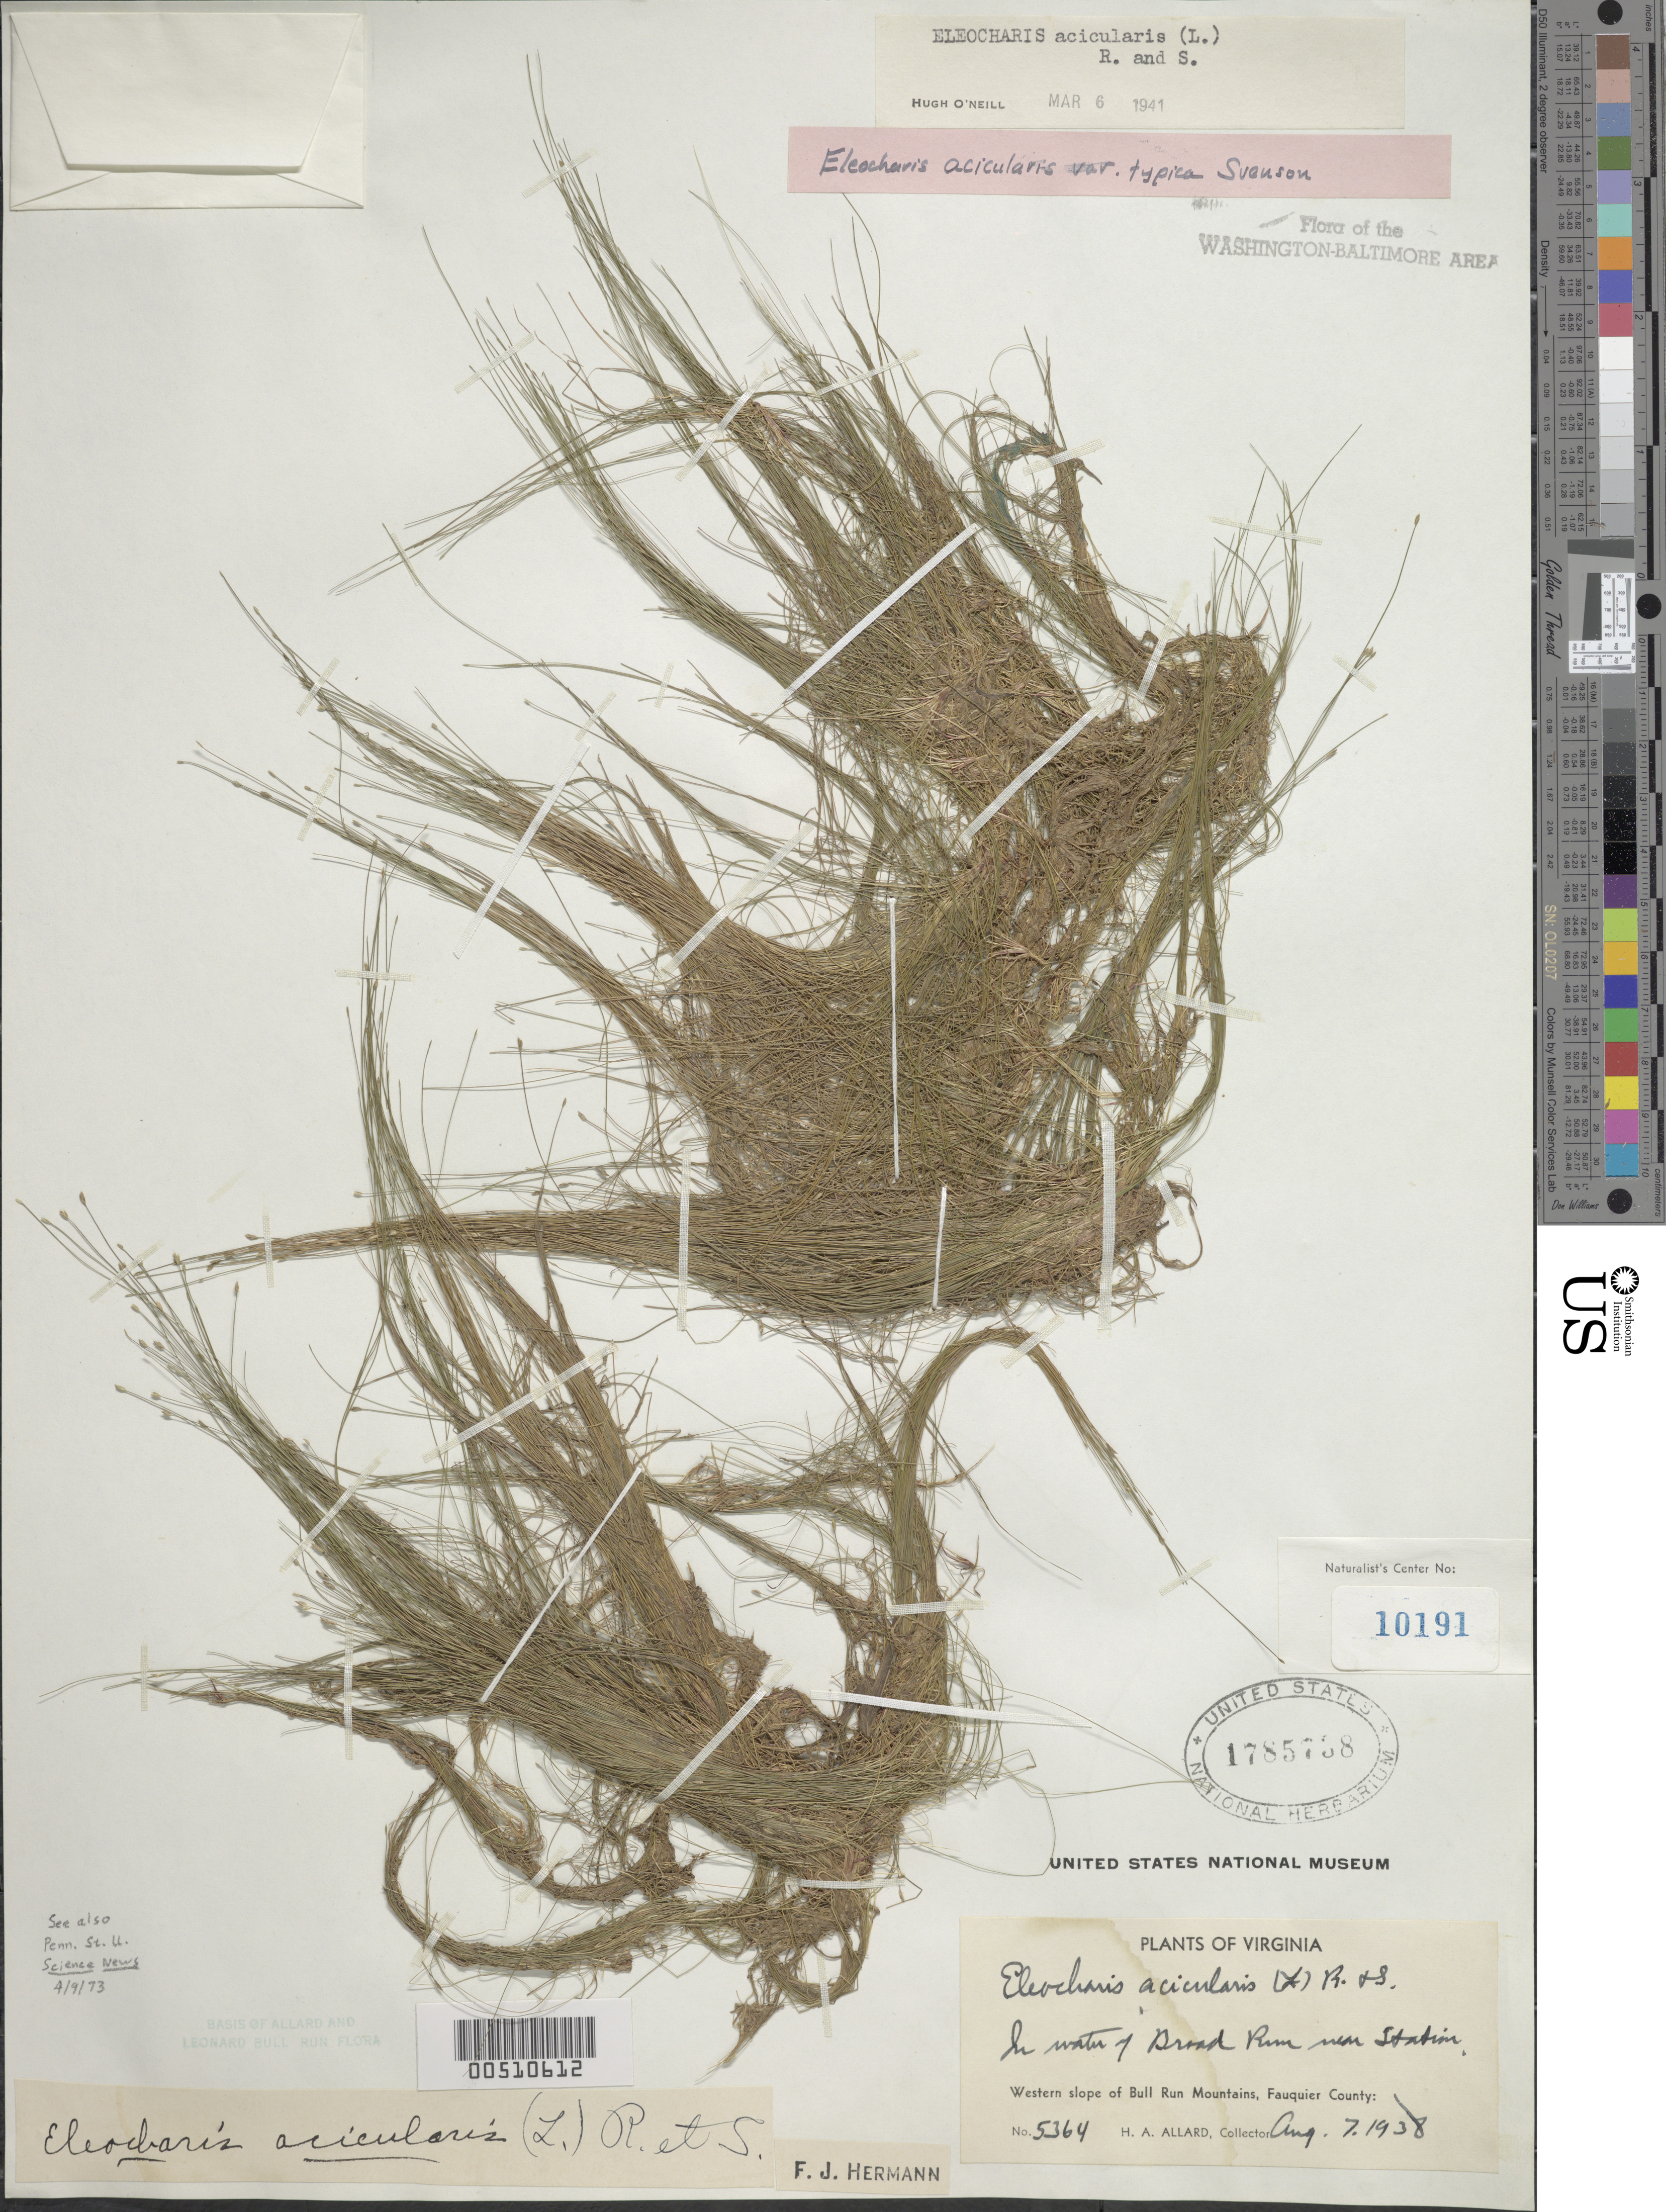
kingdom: Plantae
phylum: Tracheophyta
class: Liliopsida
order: Poales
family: Cyperaceae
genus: Eleocharis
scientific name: Eleocharis acicularis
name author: (L.) Roem. & Schult.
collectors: H. A. Allard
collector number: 5364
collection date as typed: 07 Aug 1938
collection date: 1938-08-07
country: United States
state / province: Virginia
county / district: Fauquier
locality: Broad Run near Station, W slope of Bull Run Mts. Bull Run Mts.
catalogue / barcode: US 1785738